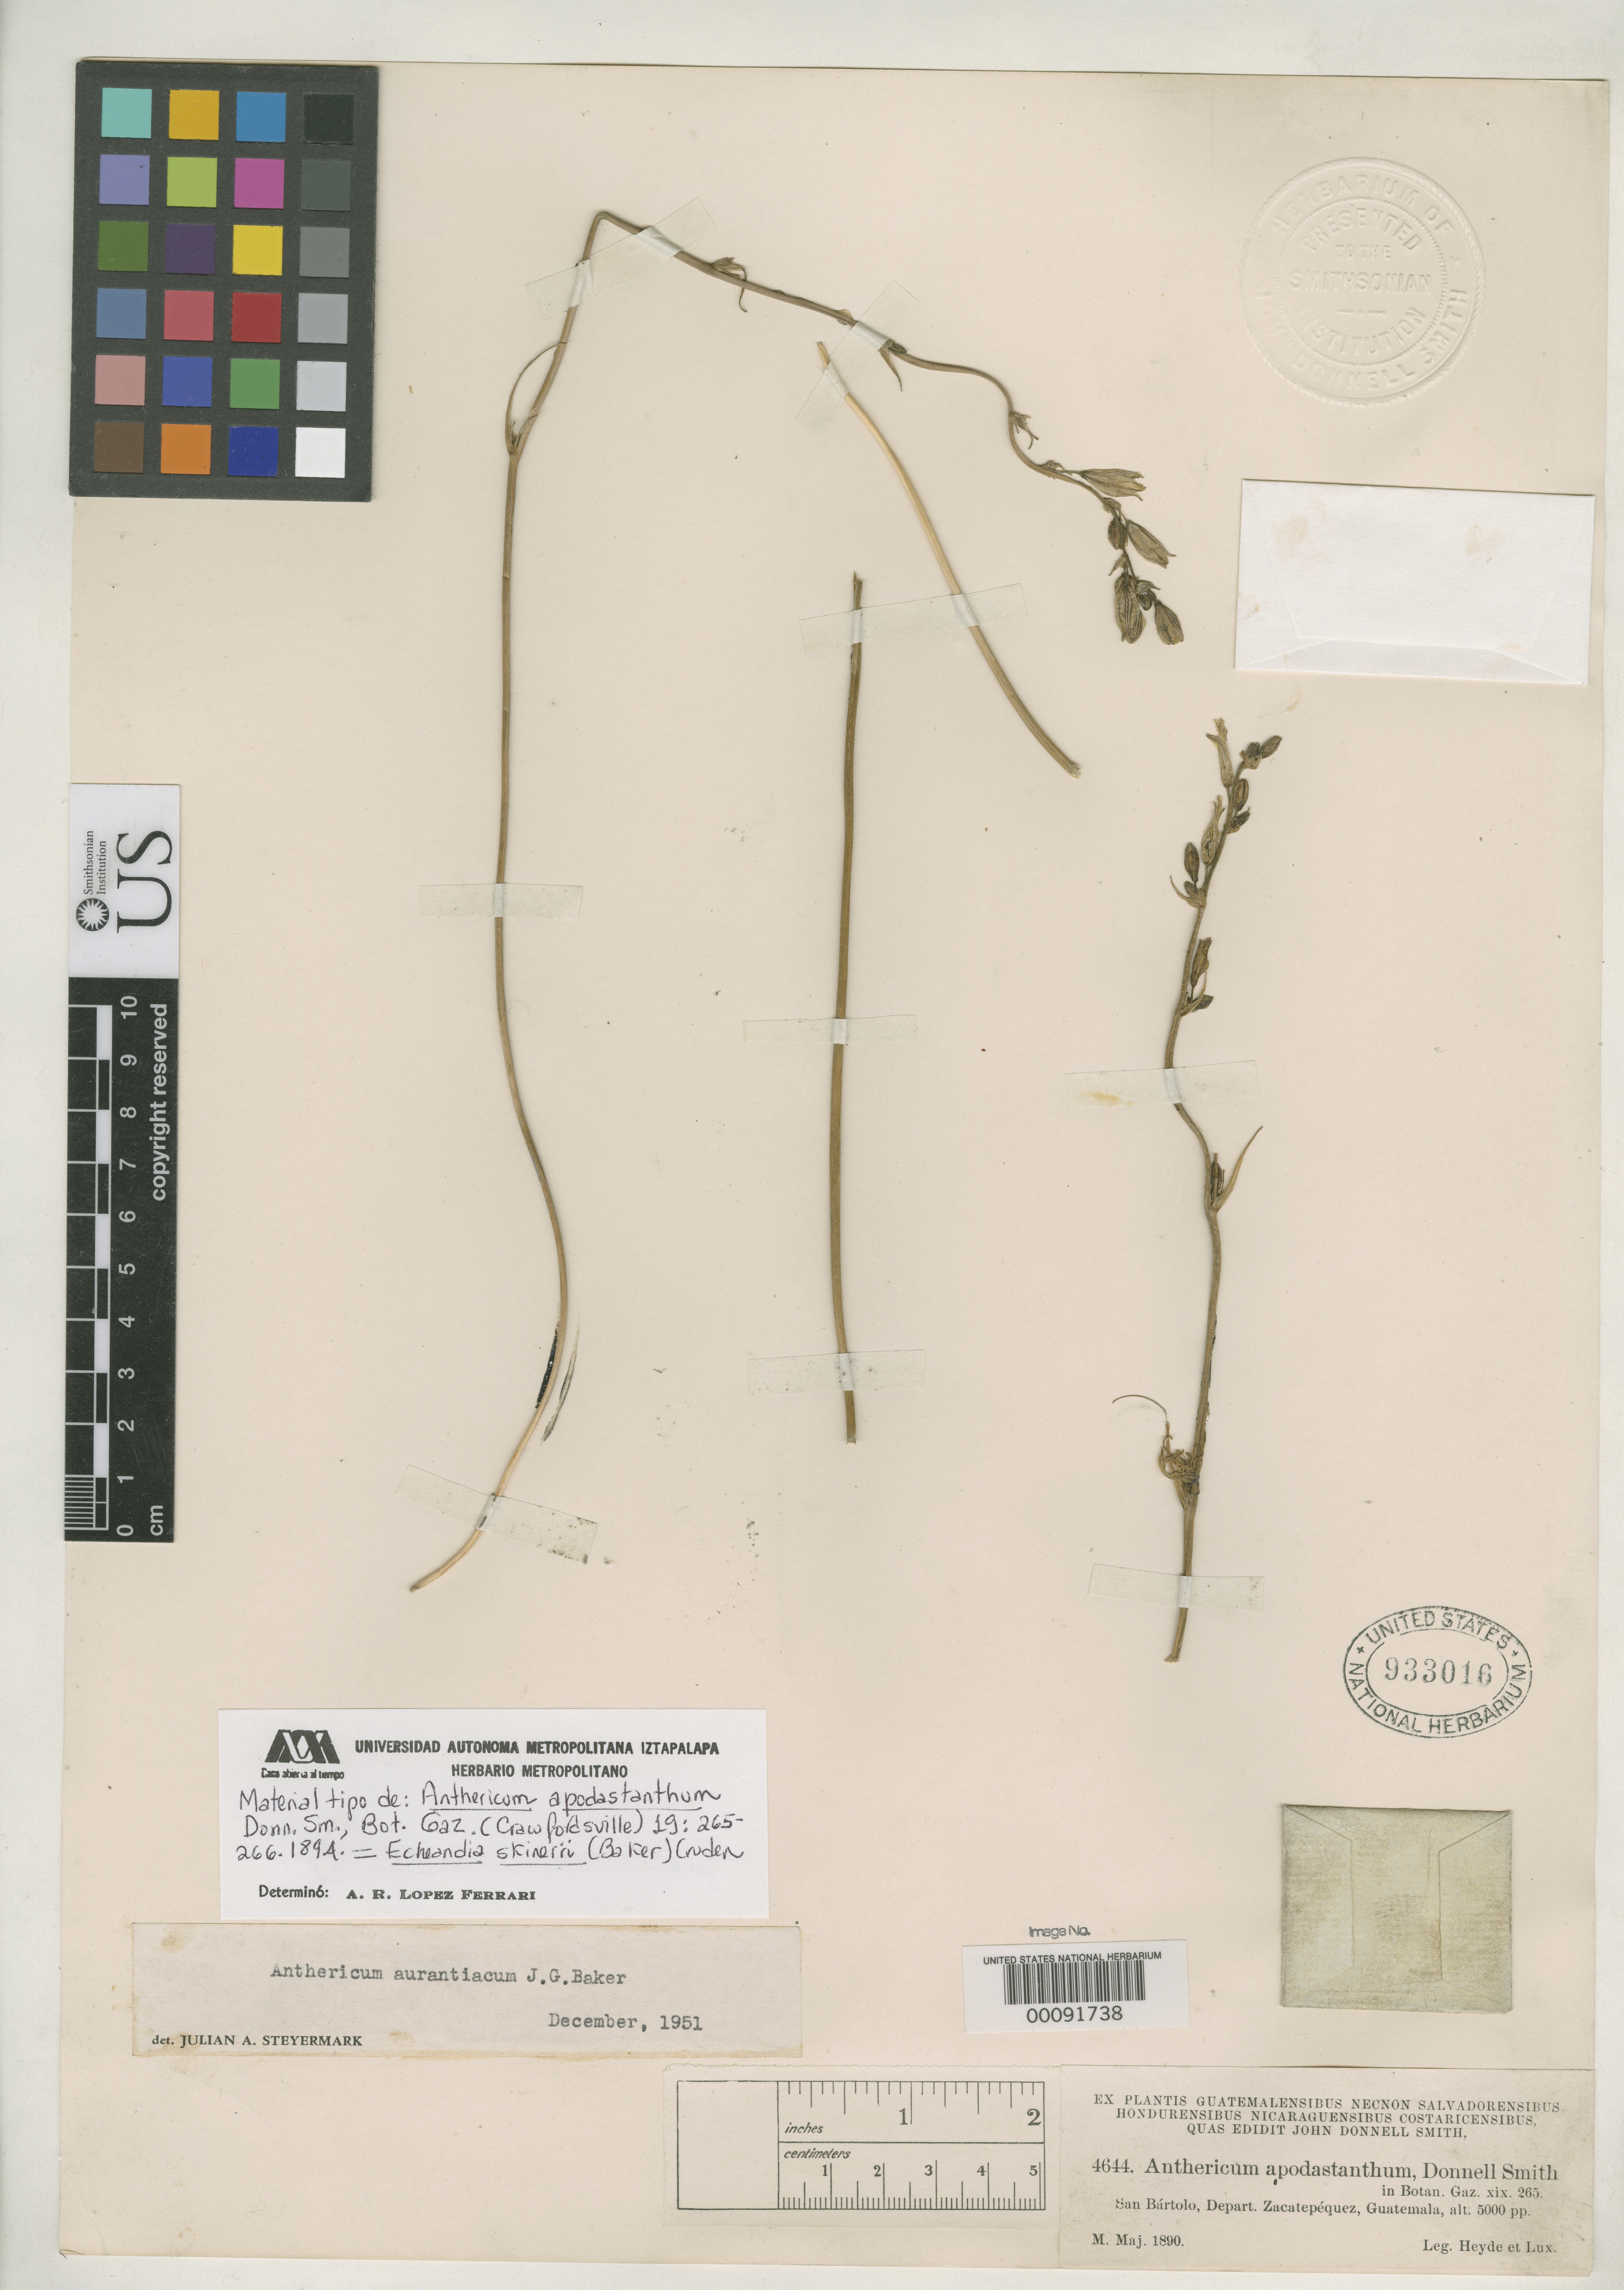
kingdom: Plantae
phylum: Tracheophyta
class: Liliopsida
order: Asparagales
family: Asparagaceae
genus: Anthericum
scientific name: Anthericum apodastanthum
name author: Donn. Sm.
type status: Type Collection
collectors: E. T. Heyde & E. Lux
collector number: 4644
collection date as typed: May 1890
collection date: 1890-05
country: Guatemala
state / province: Sacatepéquez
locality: San Bartolo.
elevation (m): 1524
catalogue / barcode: US 933016